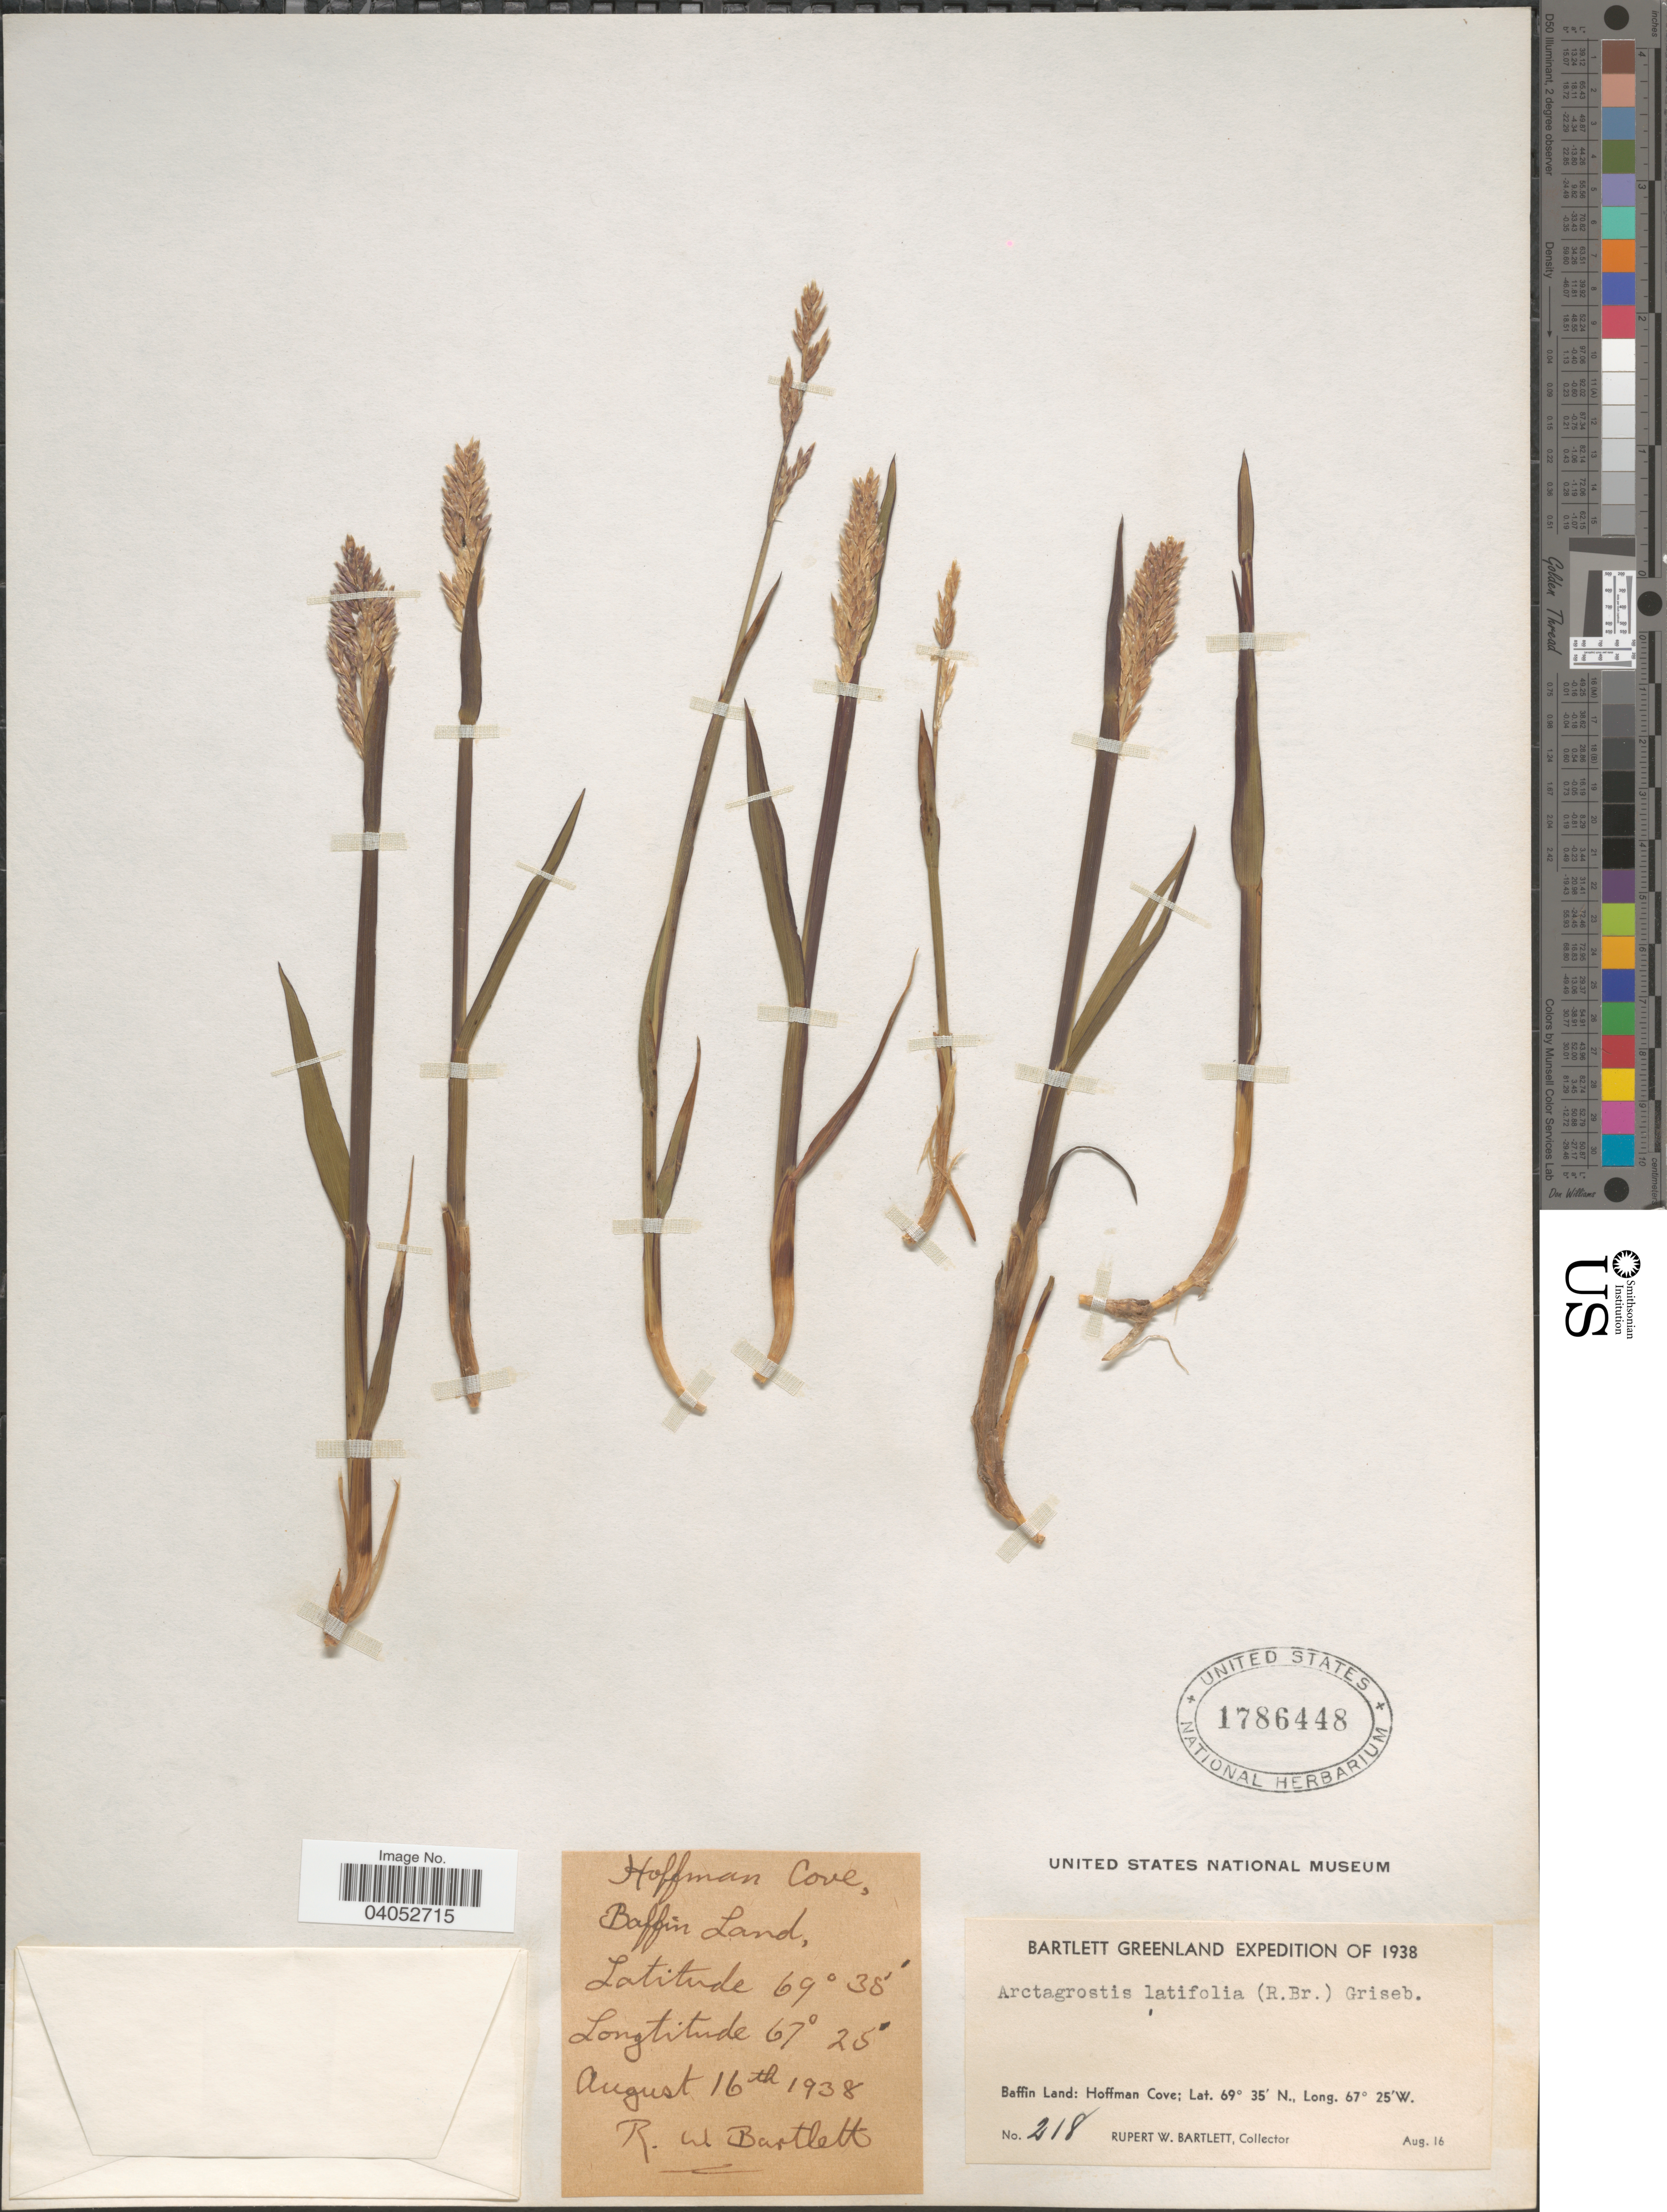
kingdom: Plantae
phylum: Tracheophyta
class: Liliopsida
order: Poales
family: Poaceae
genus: Arctagrostis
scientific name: Arctagrostis latifolia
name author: (R. Br.) Griseb.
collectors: R. W. Bartlett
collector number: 218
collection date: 1938-08-16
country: Canada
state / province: Nunavut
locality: Baffin Land: Hoffman Cove.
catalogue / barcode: US 1786448